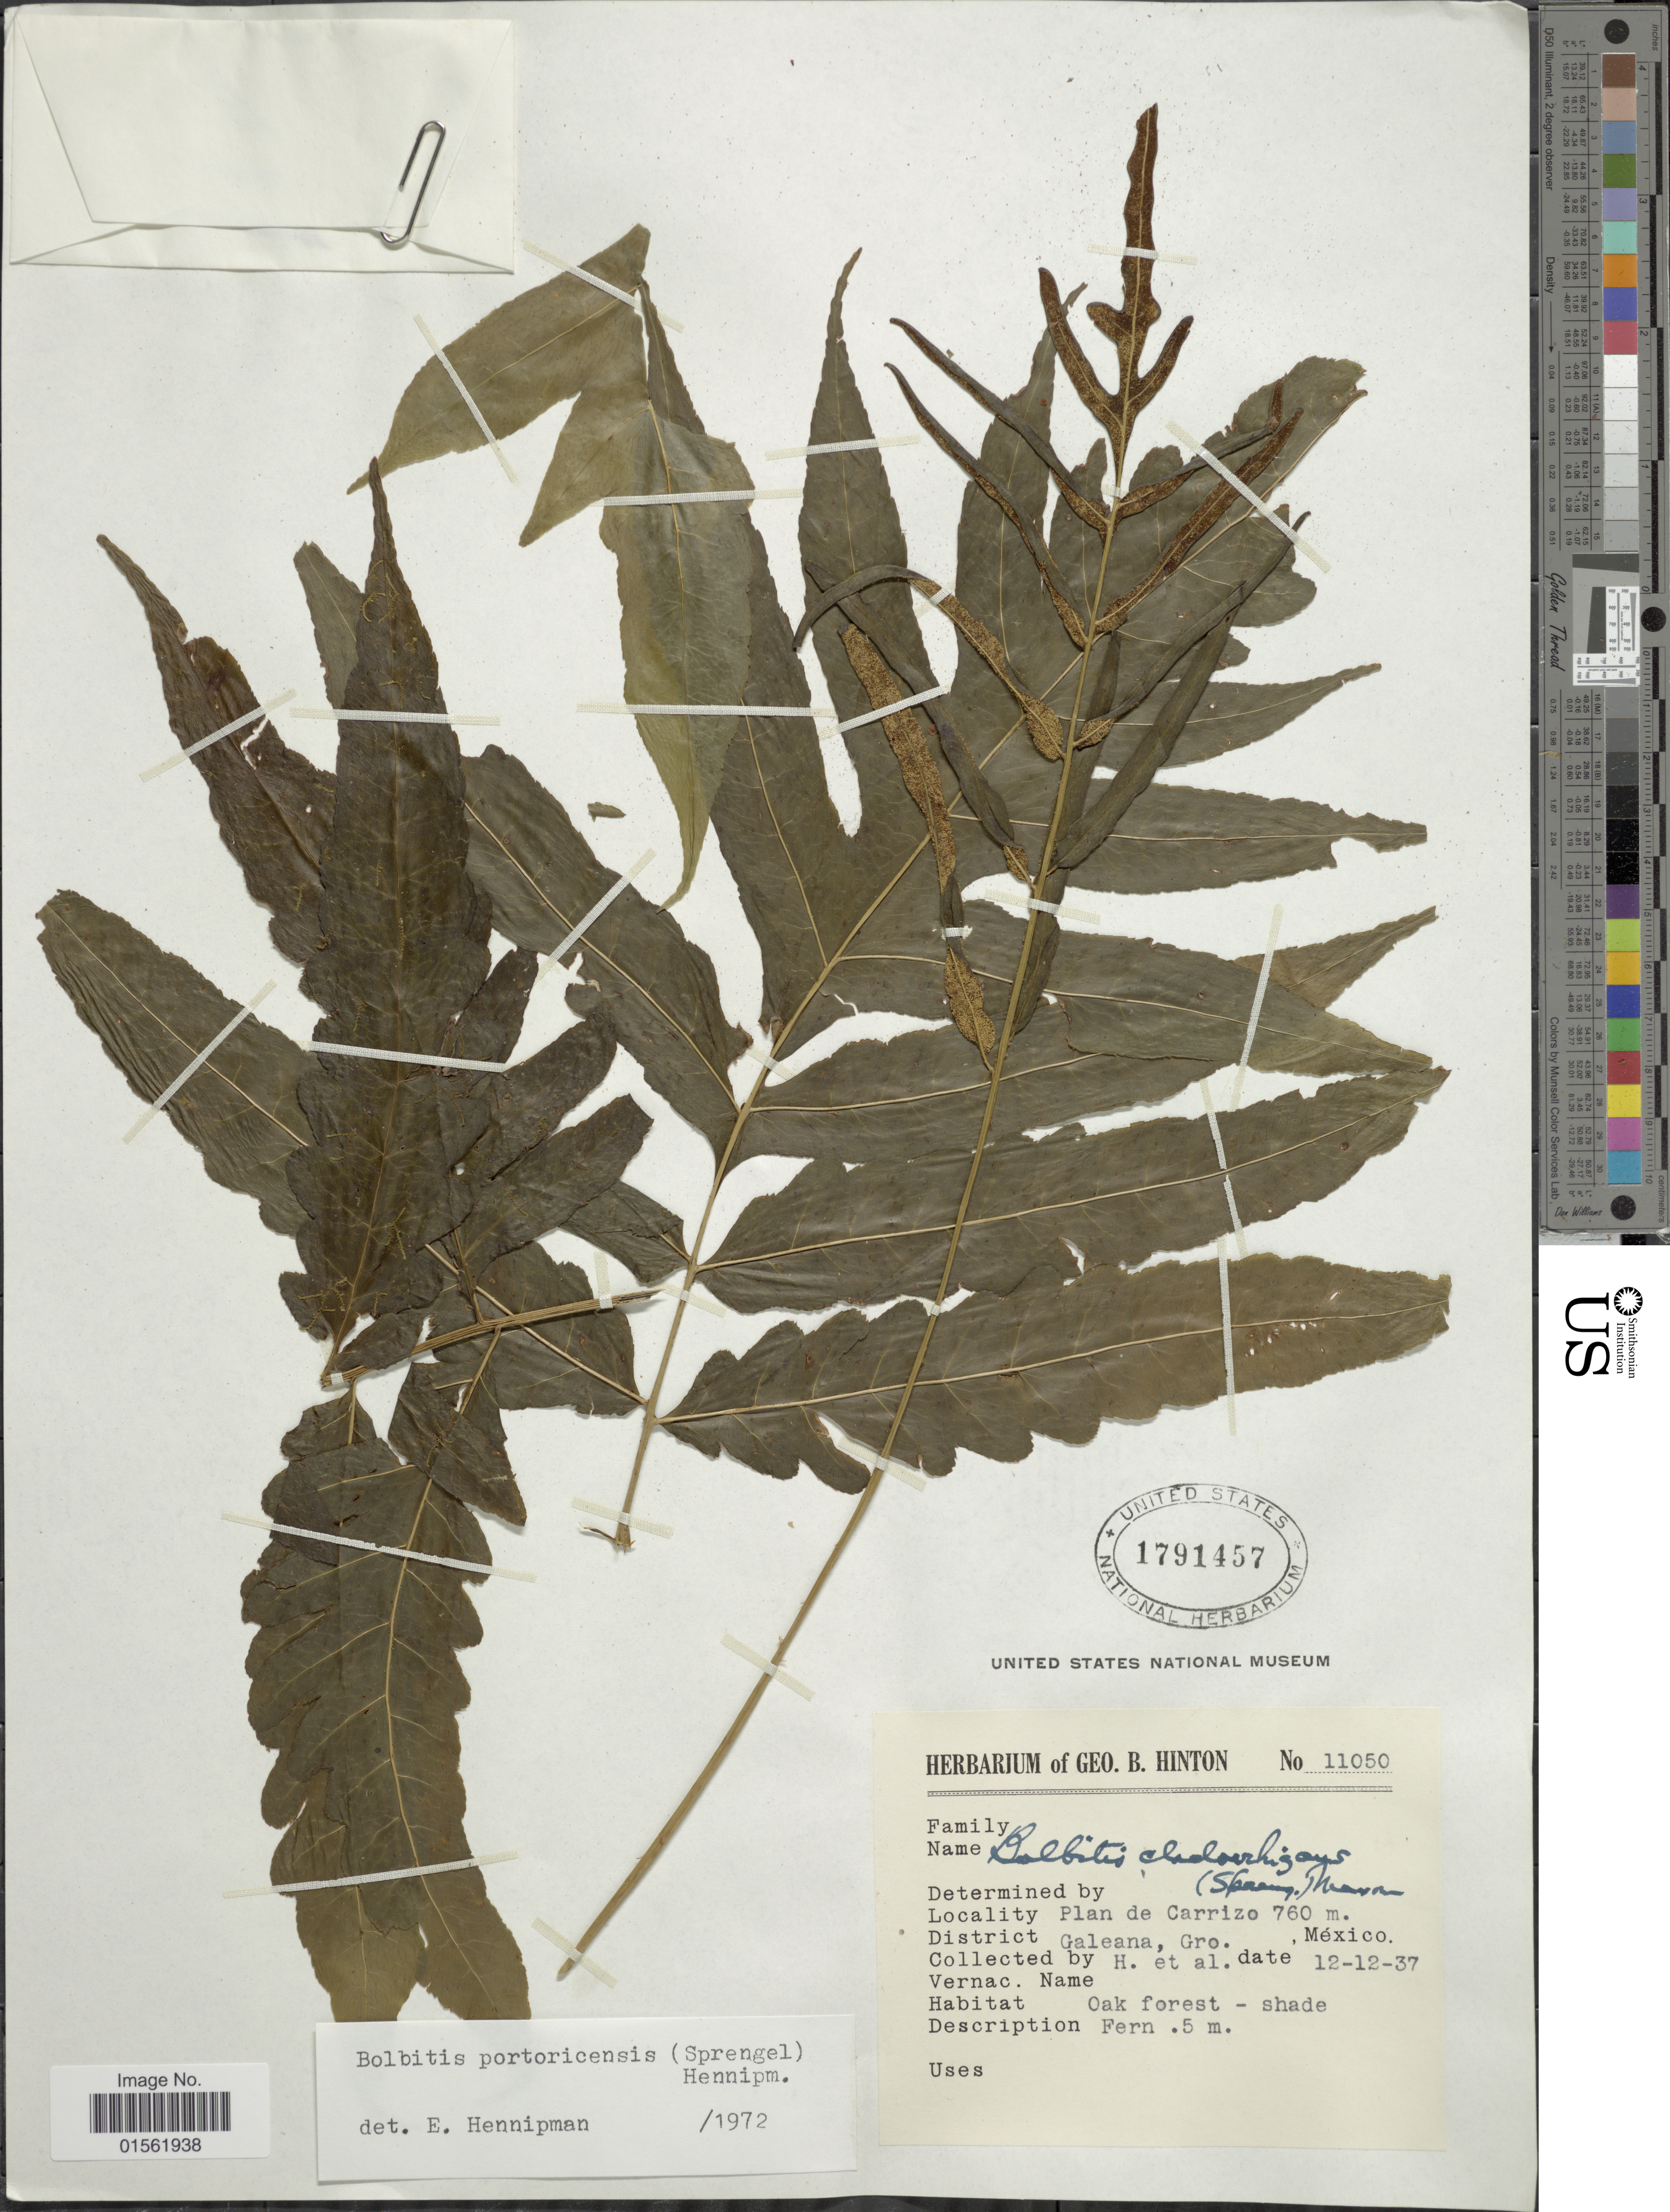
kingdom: Plantae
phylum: Tracheophyta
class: Polypodiopsida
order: Polypodiales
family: Dryopteridaceae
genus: Bolbitis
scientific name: Bolbitis portoricensis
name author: (Spreng.) Hennipman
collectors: G. B. Hinton & et al.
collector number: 11050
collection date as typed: Transcribed d/m/y: 12/12/37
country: Mexico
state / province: Guerrero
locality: Plan de Carrizo. District Galeana, Gro.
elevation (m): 760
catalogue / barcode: US 1791457